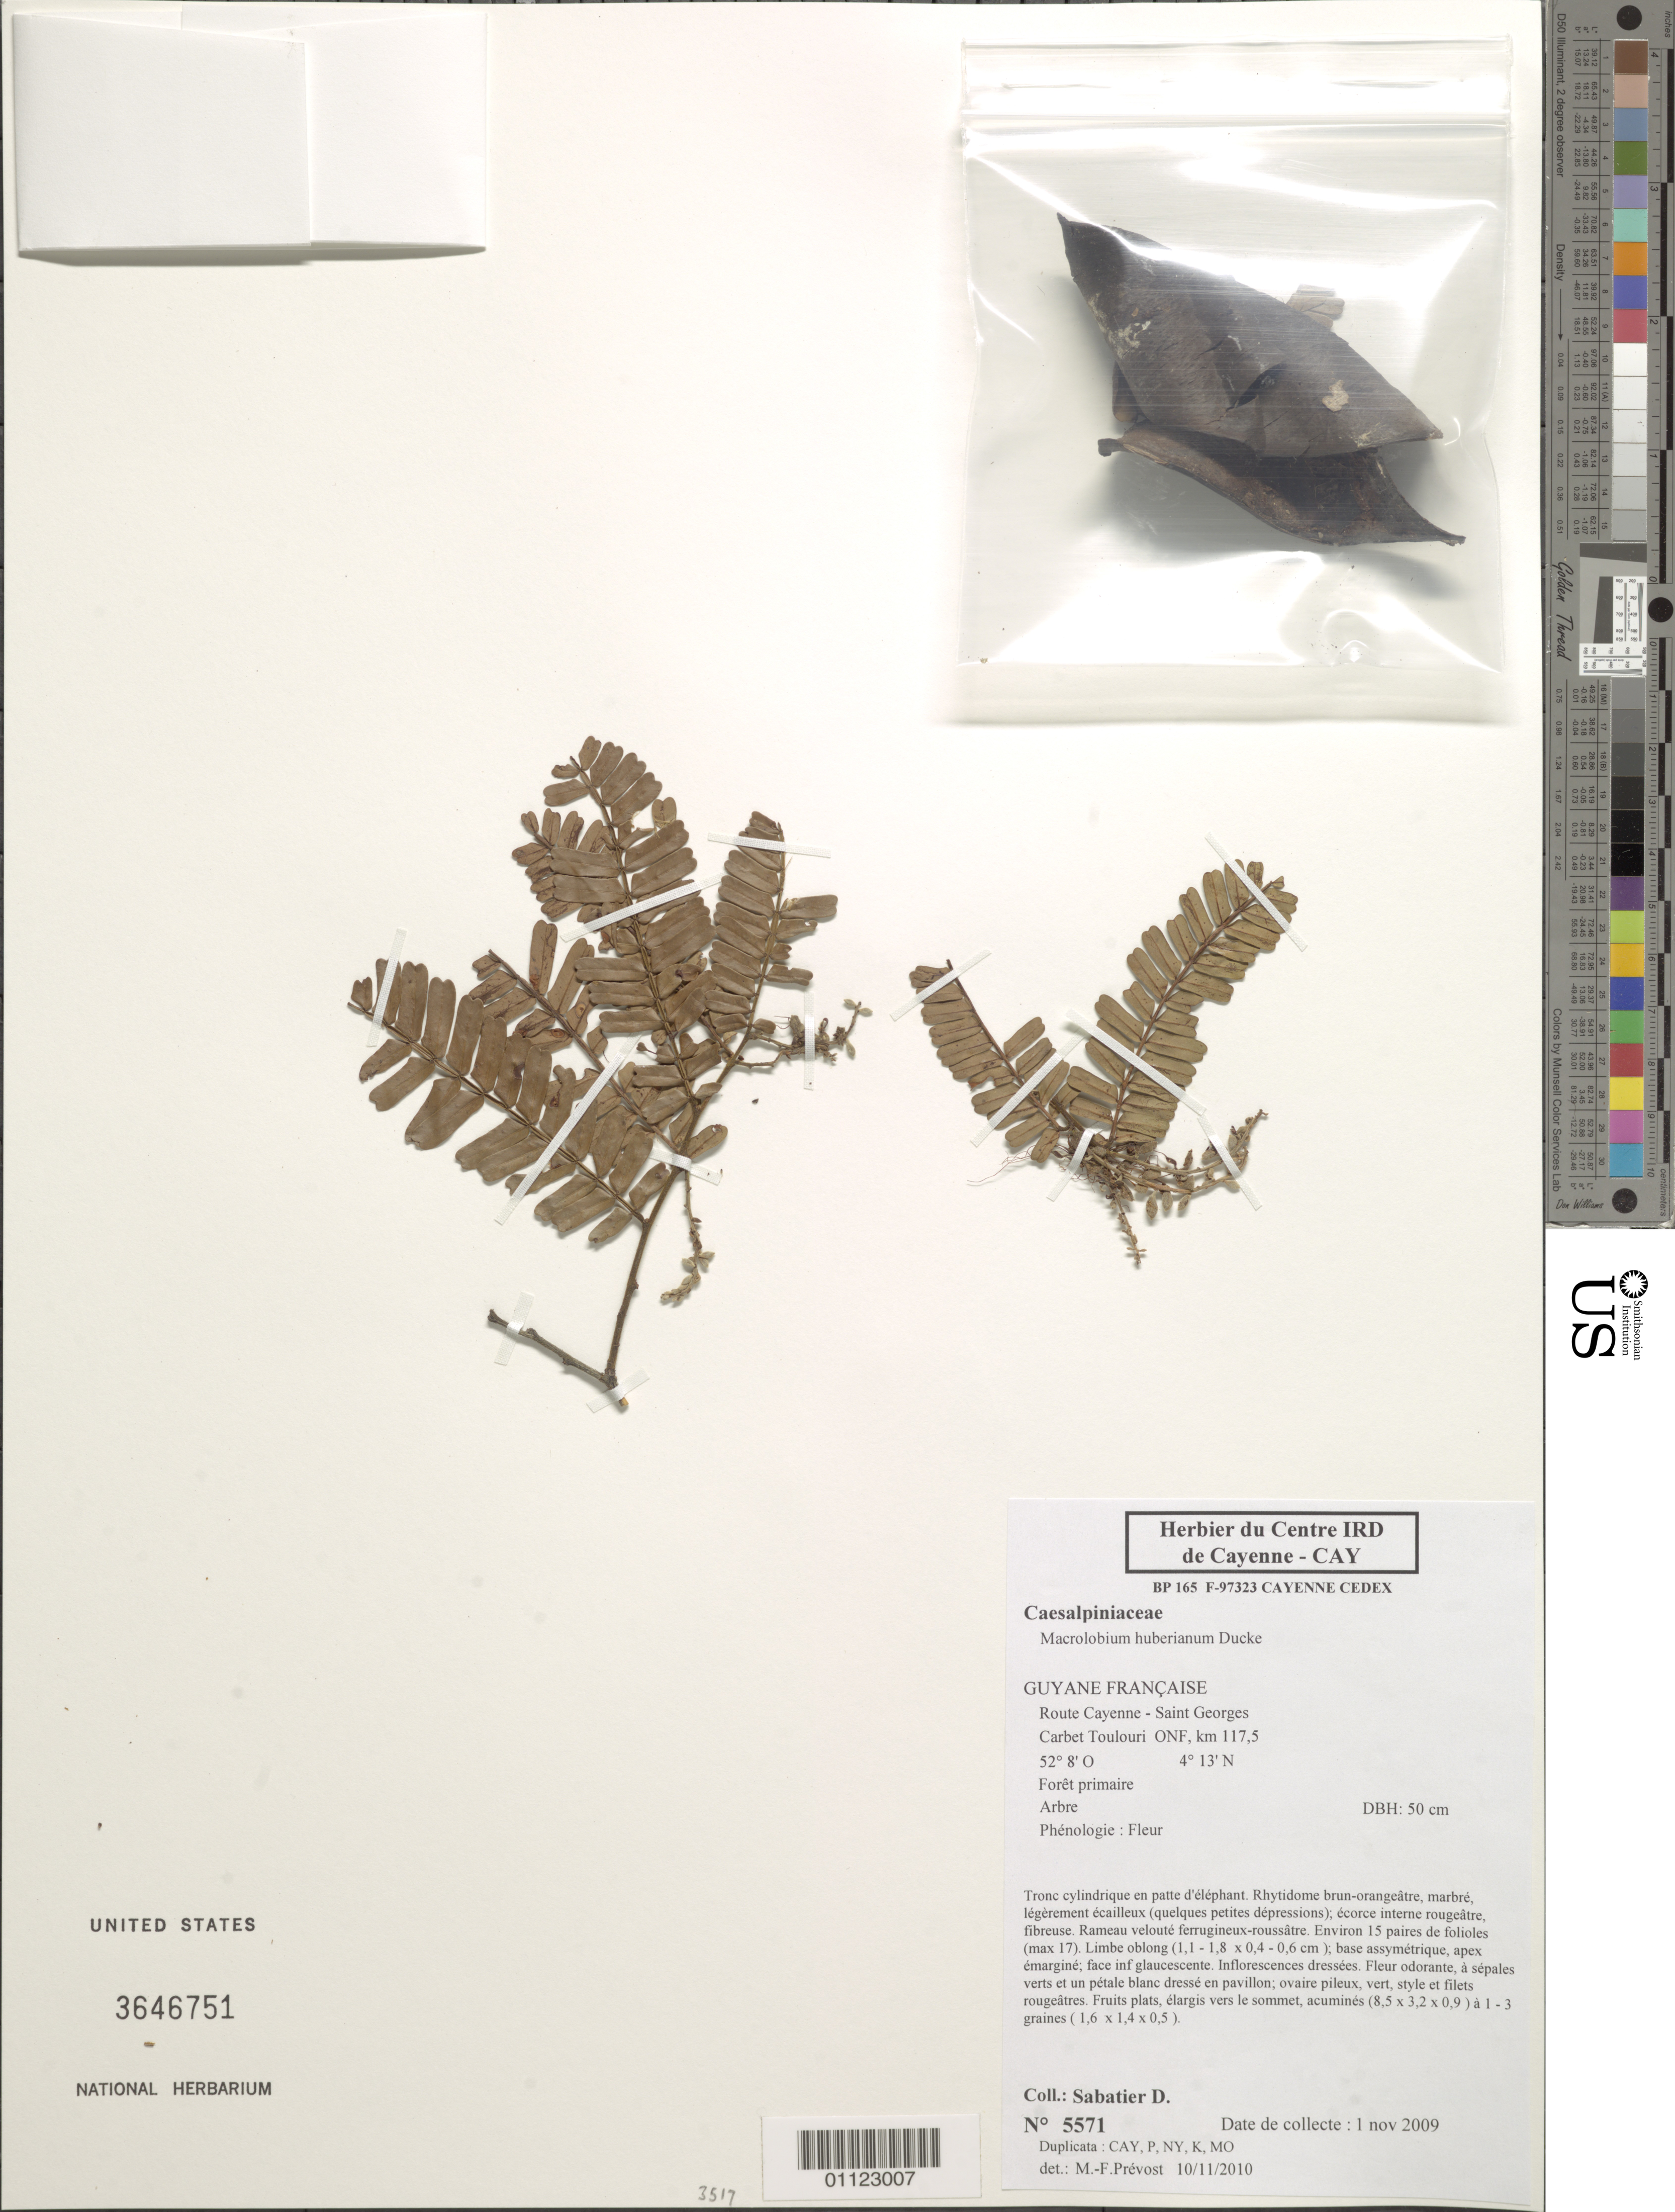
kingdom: Plantae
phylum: Tracheophyta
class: Magnoliopsida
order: Fabales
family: Fabaceae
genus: Macrolobium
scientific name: Macrolobium brevense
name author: Ducke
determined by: Trujillo, A. M.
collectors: D. Sabatier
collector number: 5571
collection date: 2009-11-01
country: French Guiana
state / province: Cayenne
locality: Guyane Francaise. Route Cayenne - Saint Georges, Carbet Toulouri ONF, km 117.5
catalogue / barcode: US 3646751